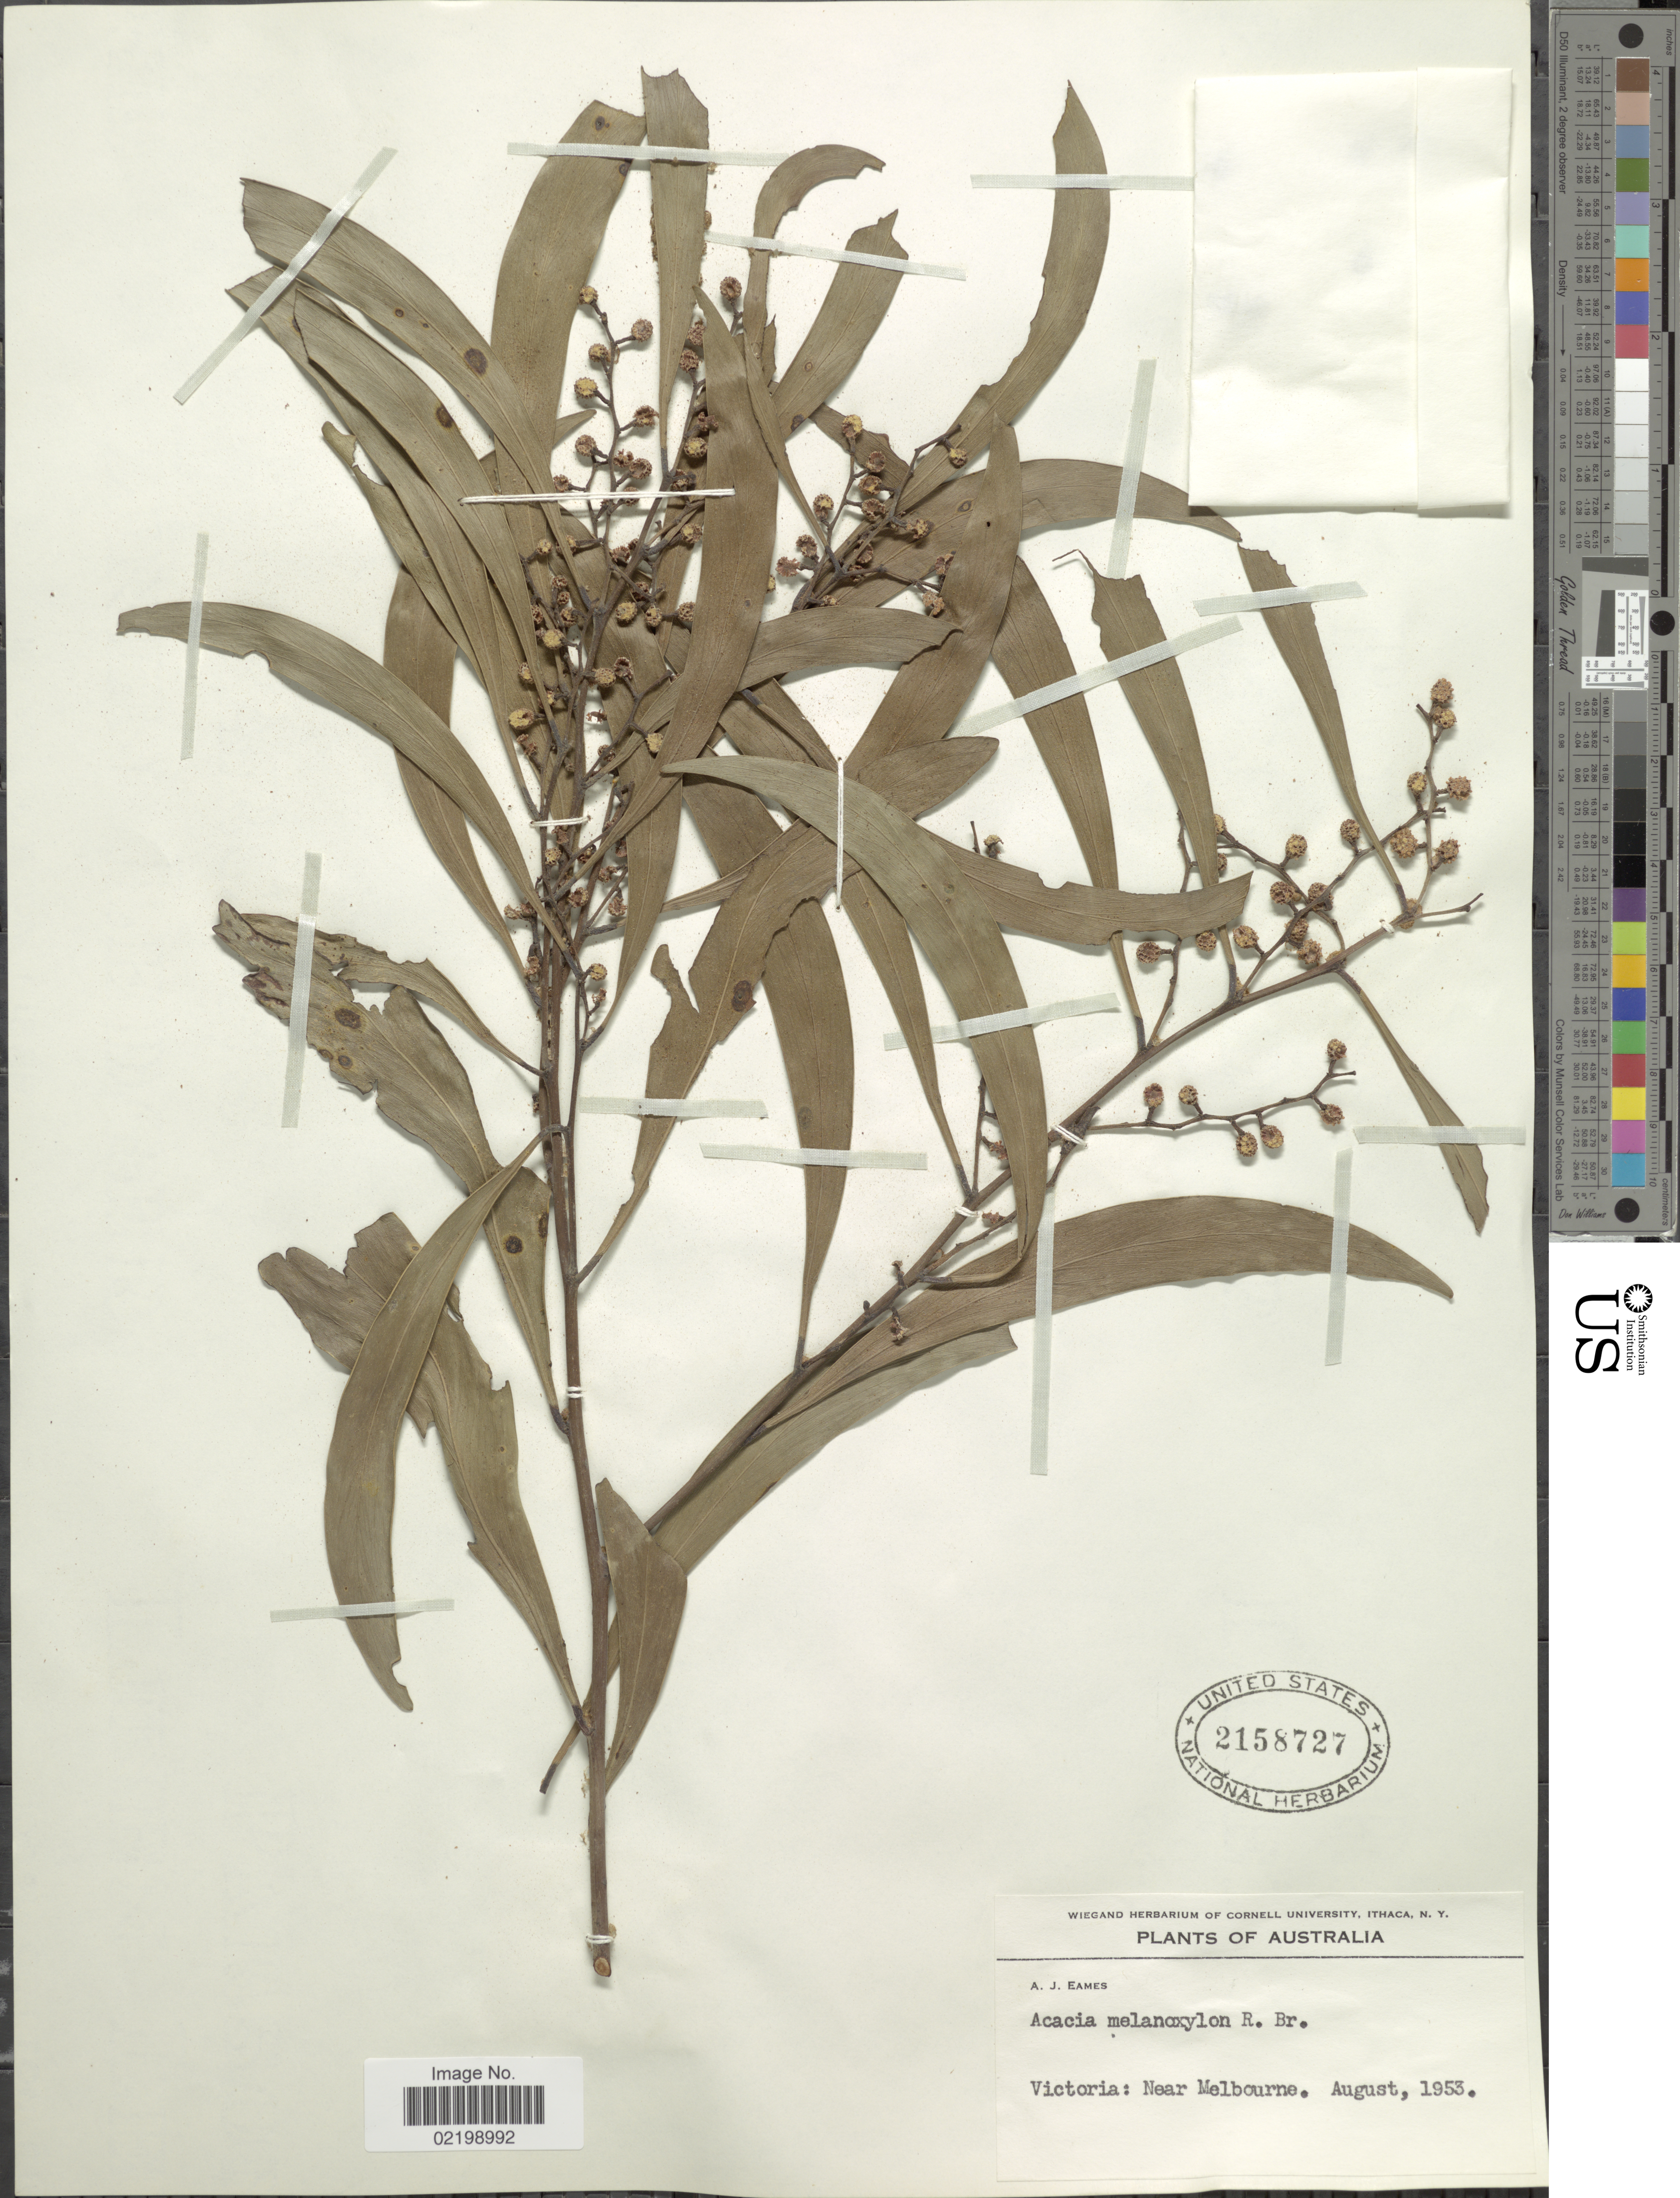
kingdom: Plantae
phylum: Tracheophyta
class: Magnoliopsida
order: Fabales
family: Fabaceae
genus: Acacia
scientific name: Acacia melanoxylon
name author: R. Br.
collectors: A. J. Eames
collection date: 1953-08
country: Australia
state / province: Victoria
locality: Victoria: near Melbourne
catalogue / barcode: US 2158727